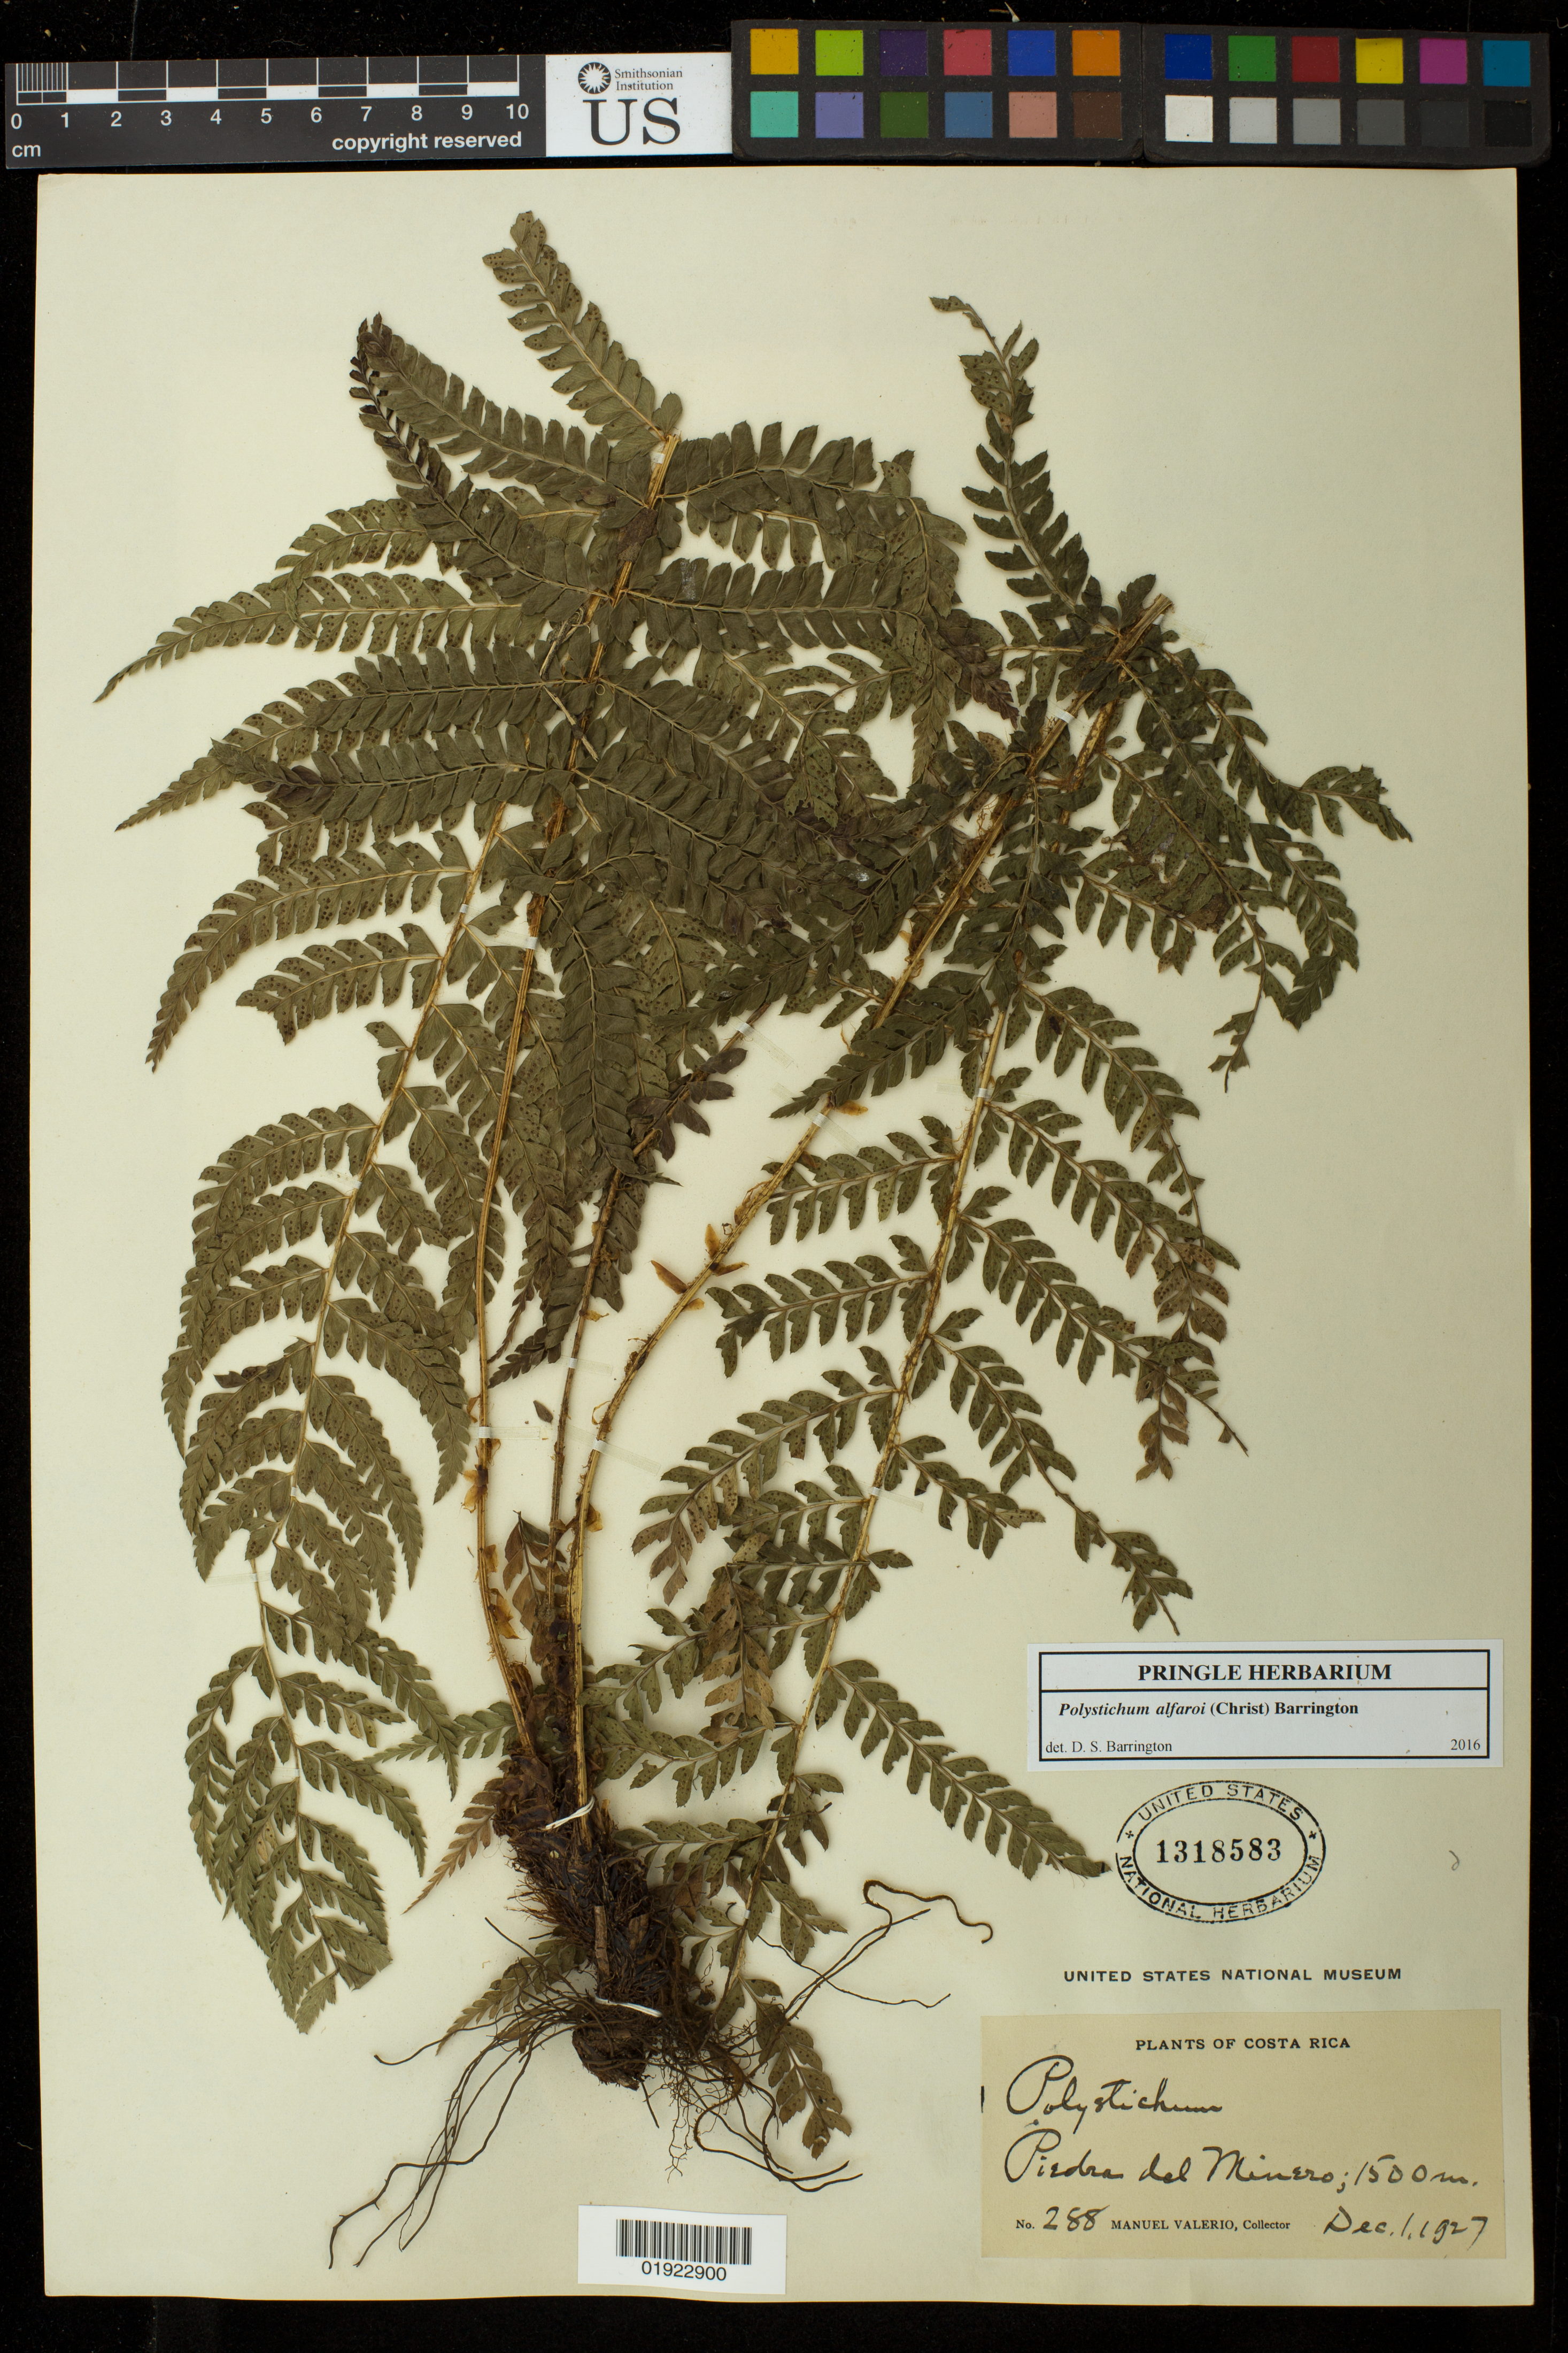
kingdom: Plantae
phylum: Tracheophyta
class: Polypodiopsida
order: Polypodiales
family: Dryopteridaceae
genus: Polystichum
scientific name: Polystichum alfaroi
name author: (Christ) Barrington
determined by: Barrington, D. S., Curator (VT), University of Vermont (UNITED STATES)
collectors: M. Valerio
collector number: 288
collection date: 1927-12-01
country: Costa Rica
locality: Piedre del Minero.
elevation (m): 1500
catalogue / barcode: US 1318583